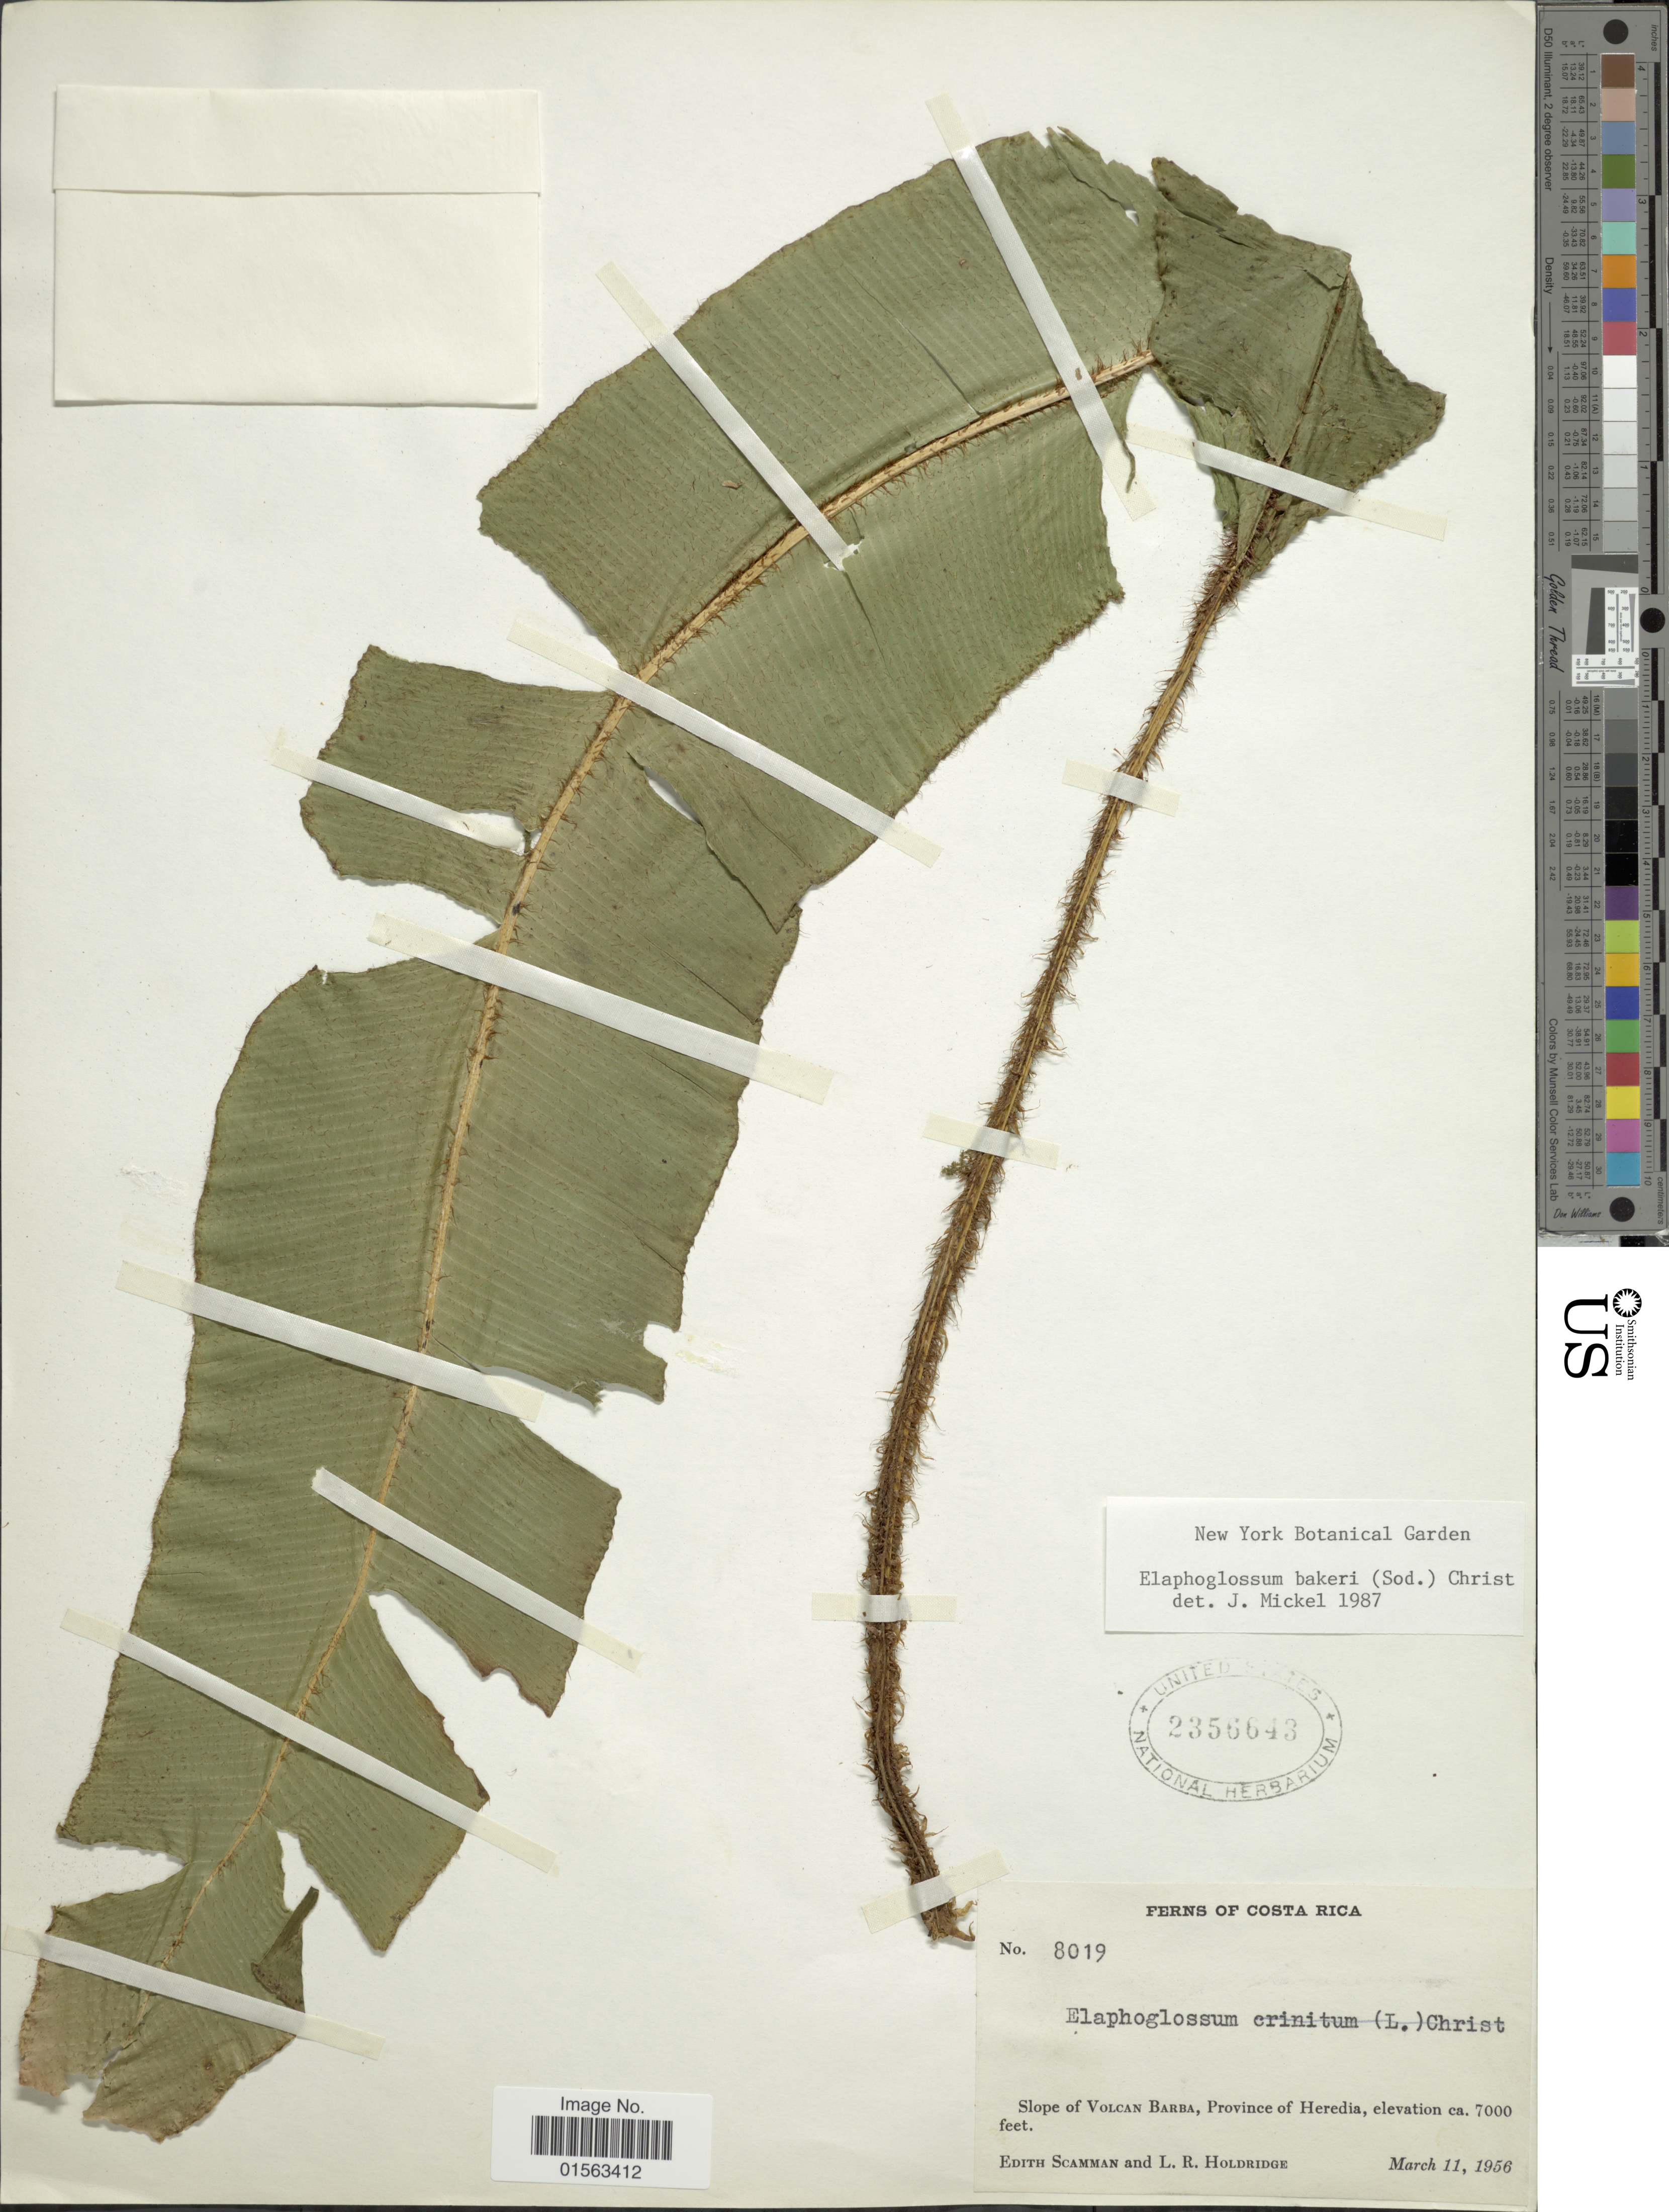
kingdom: Plantae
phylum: Tracheophyta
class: Polypodiopsida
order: Polypodiales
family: Dryopteridaceae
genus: Elaphoglossum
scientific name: Elaphoglossum bakeri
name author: (Sodiro) Christ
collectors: E. Scamman & L. Holdridge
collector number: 8019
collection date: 1956-03-11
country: Costa Rica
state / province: Heredia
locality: Slope of Volcan Barba, Province of Heredia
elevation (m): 2134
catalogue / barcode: US 2356643